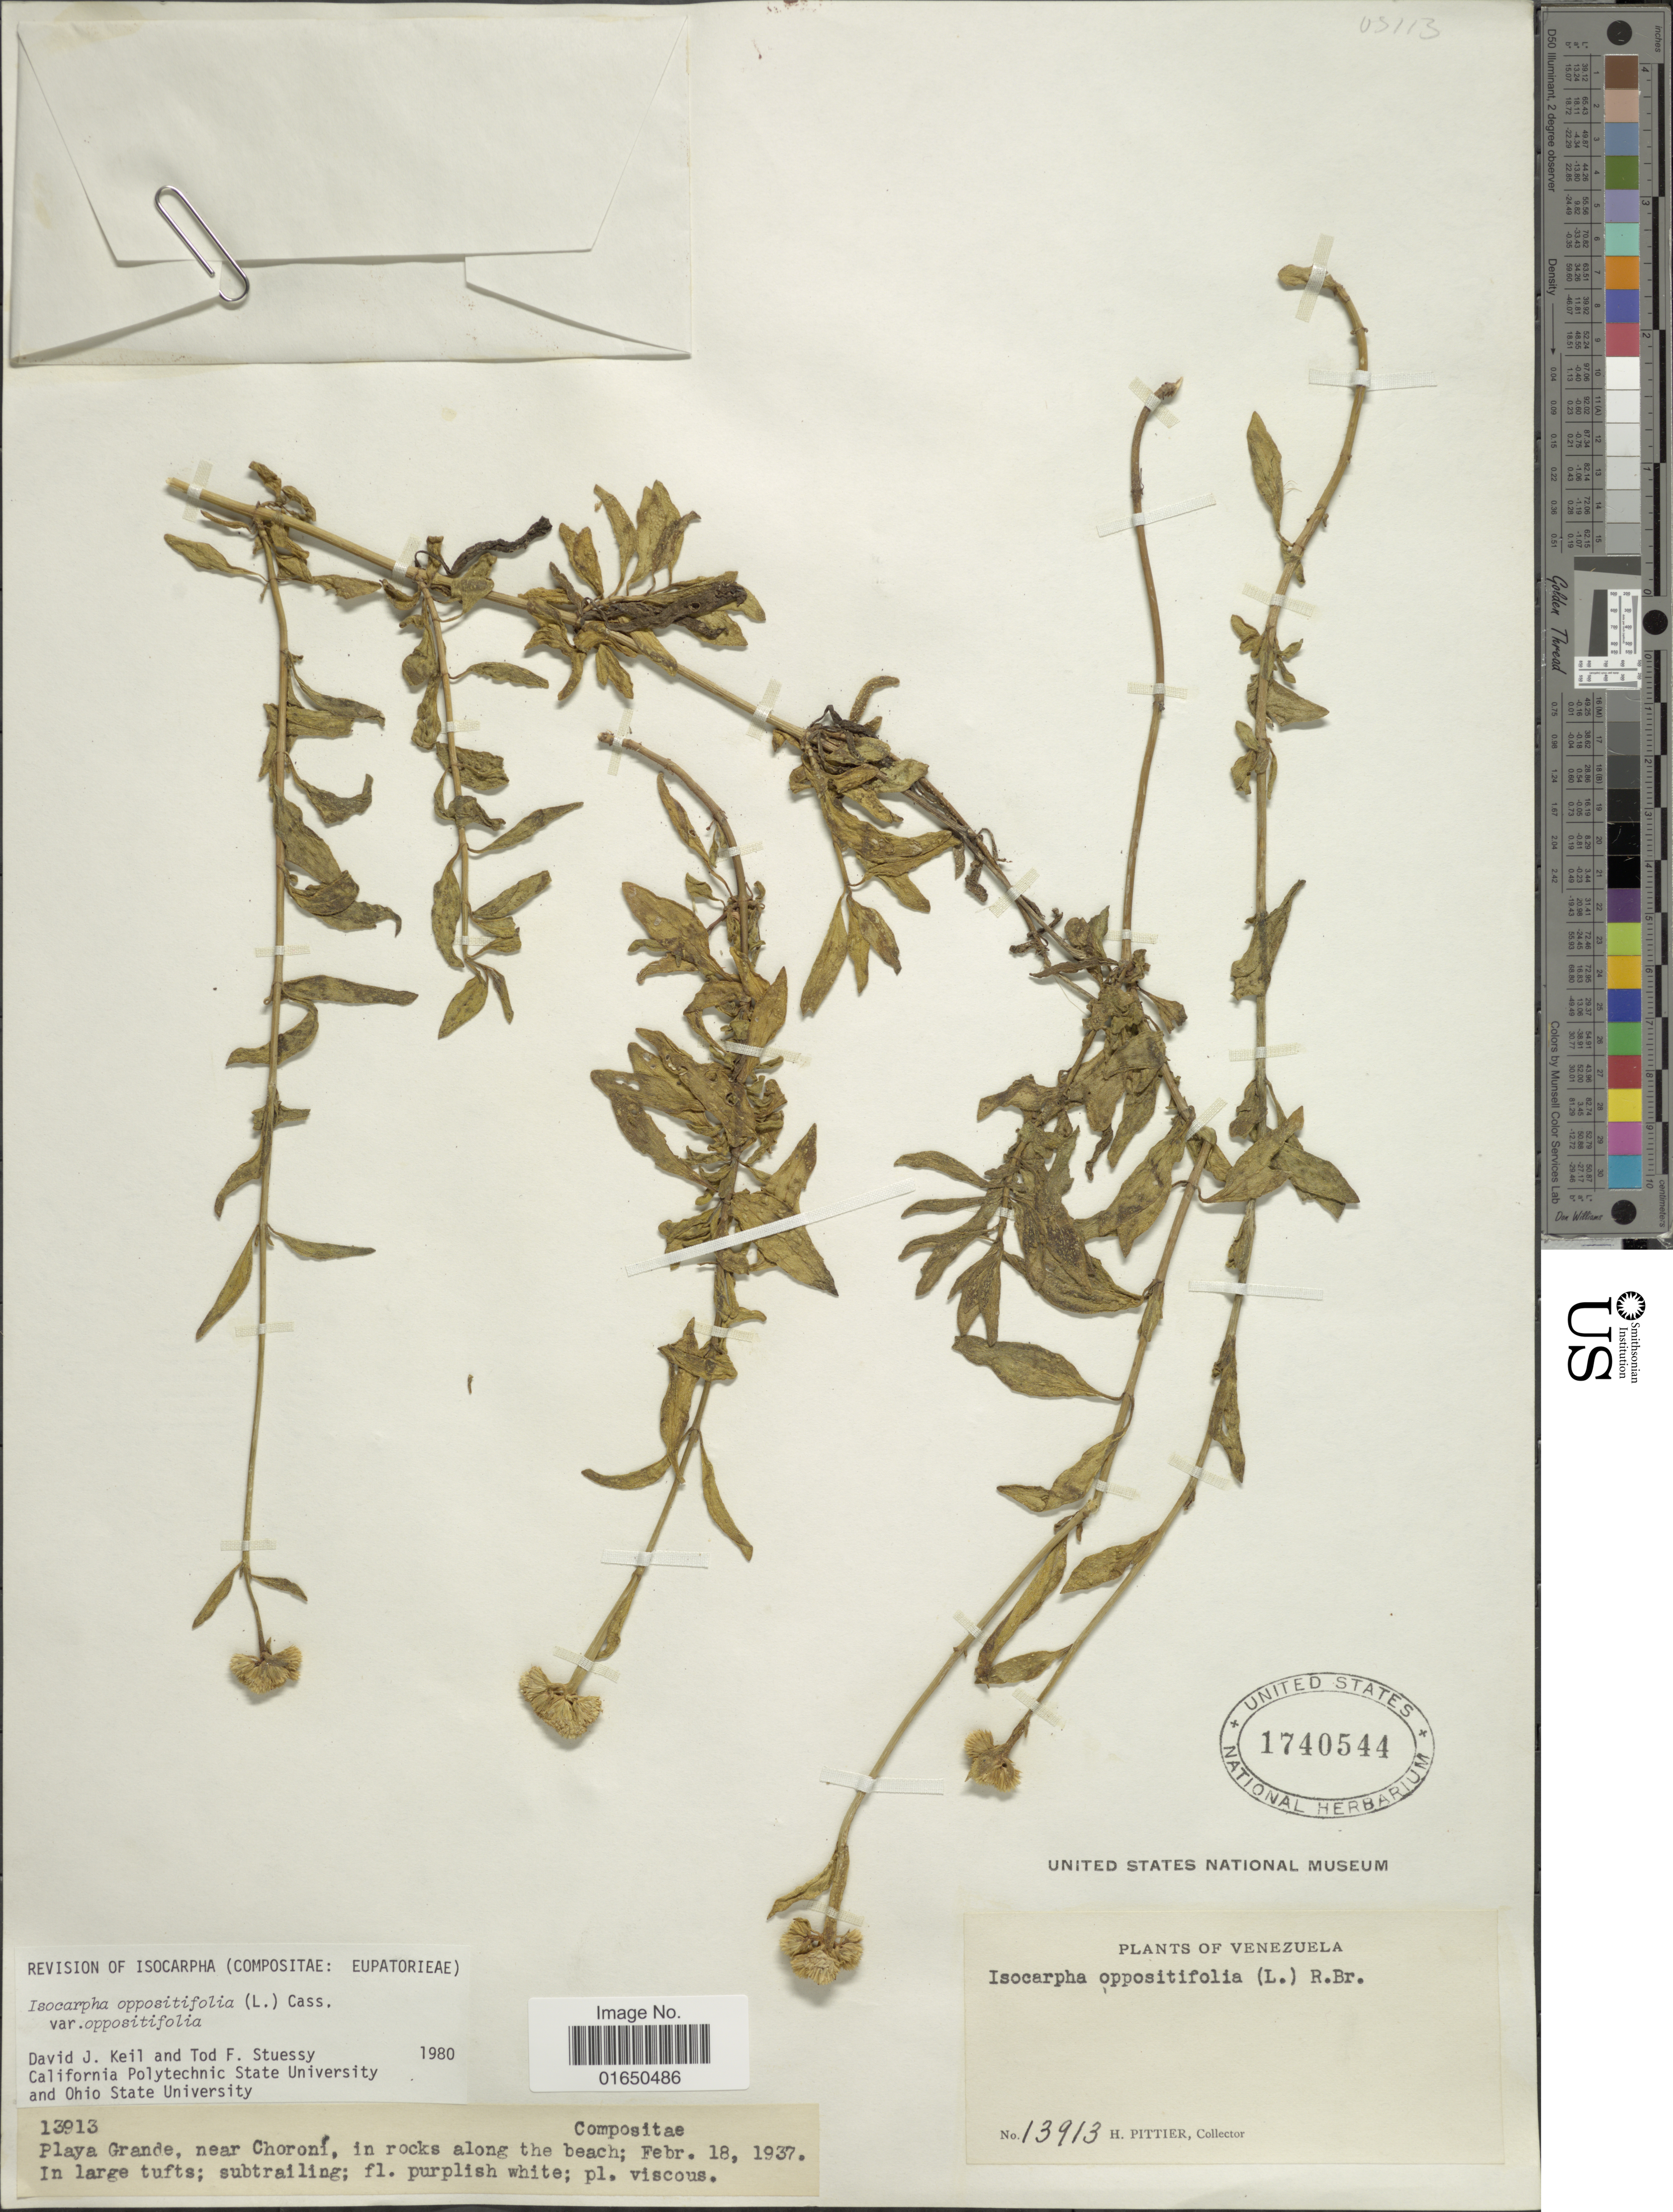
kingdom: Plantae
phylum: Tracheophyta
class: Magnoliopsida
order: Asterales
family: Asteraceae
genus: Isocarpha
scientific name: Isocarpha oppositifolia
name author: (L.) Cass.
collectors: H. F. Pittier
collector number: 13913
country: Venezuela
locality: Playa Grande, near Choroni, in rocks along the beach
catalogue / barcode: US 1740544